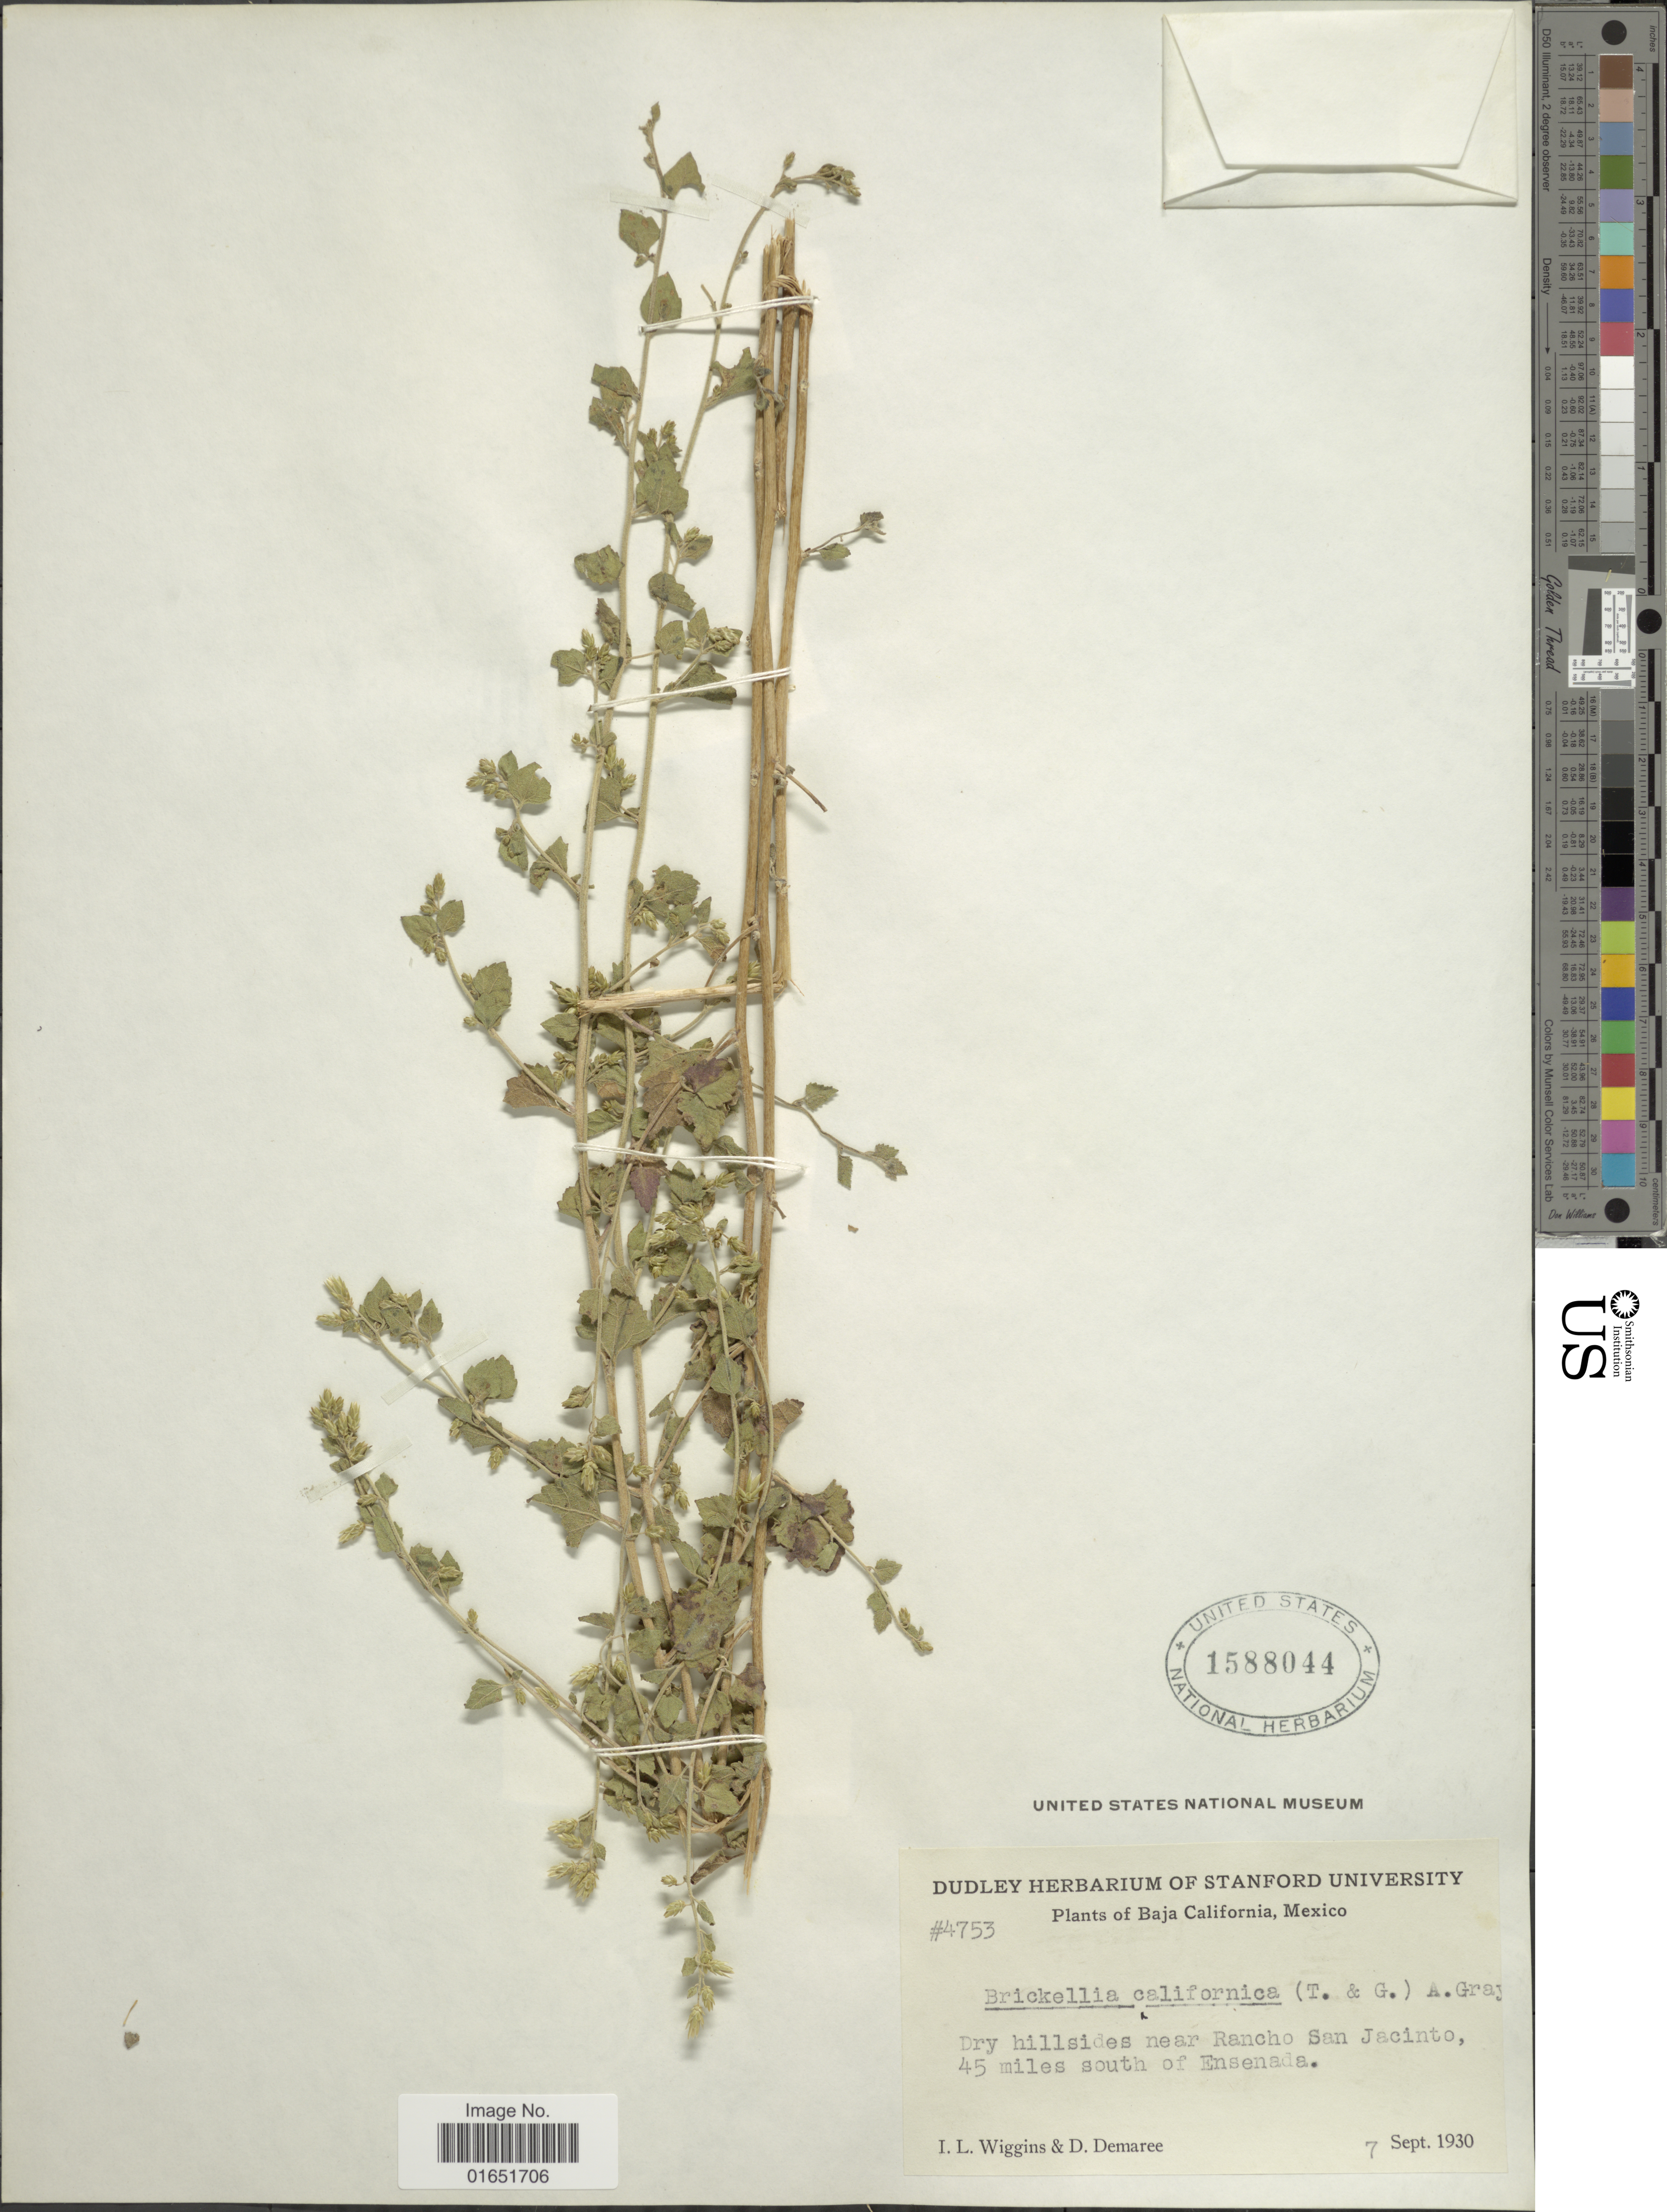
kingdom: Plantae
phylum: Tracheophyta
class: Magnoliopsida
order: Asterales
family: Asteraceae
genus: Brickellia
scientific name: Brickellia californica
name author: (Torr. & A. Gray) A. Gray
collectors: I. L. Wiggins & D. Demaree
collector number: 4753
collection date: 1930-09-07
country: Mexico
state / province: Baja California Norte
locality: Dry hillsides near Rancho San Jacinto, 45 miles south of Ensenada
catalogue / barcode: US 1588044